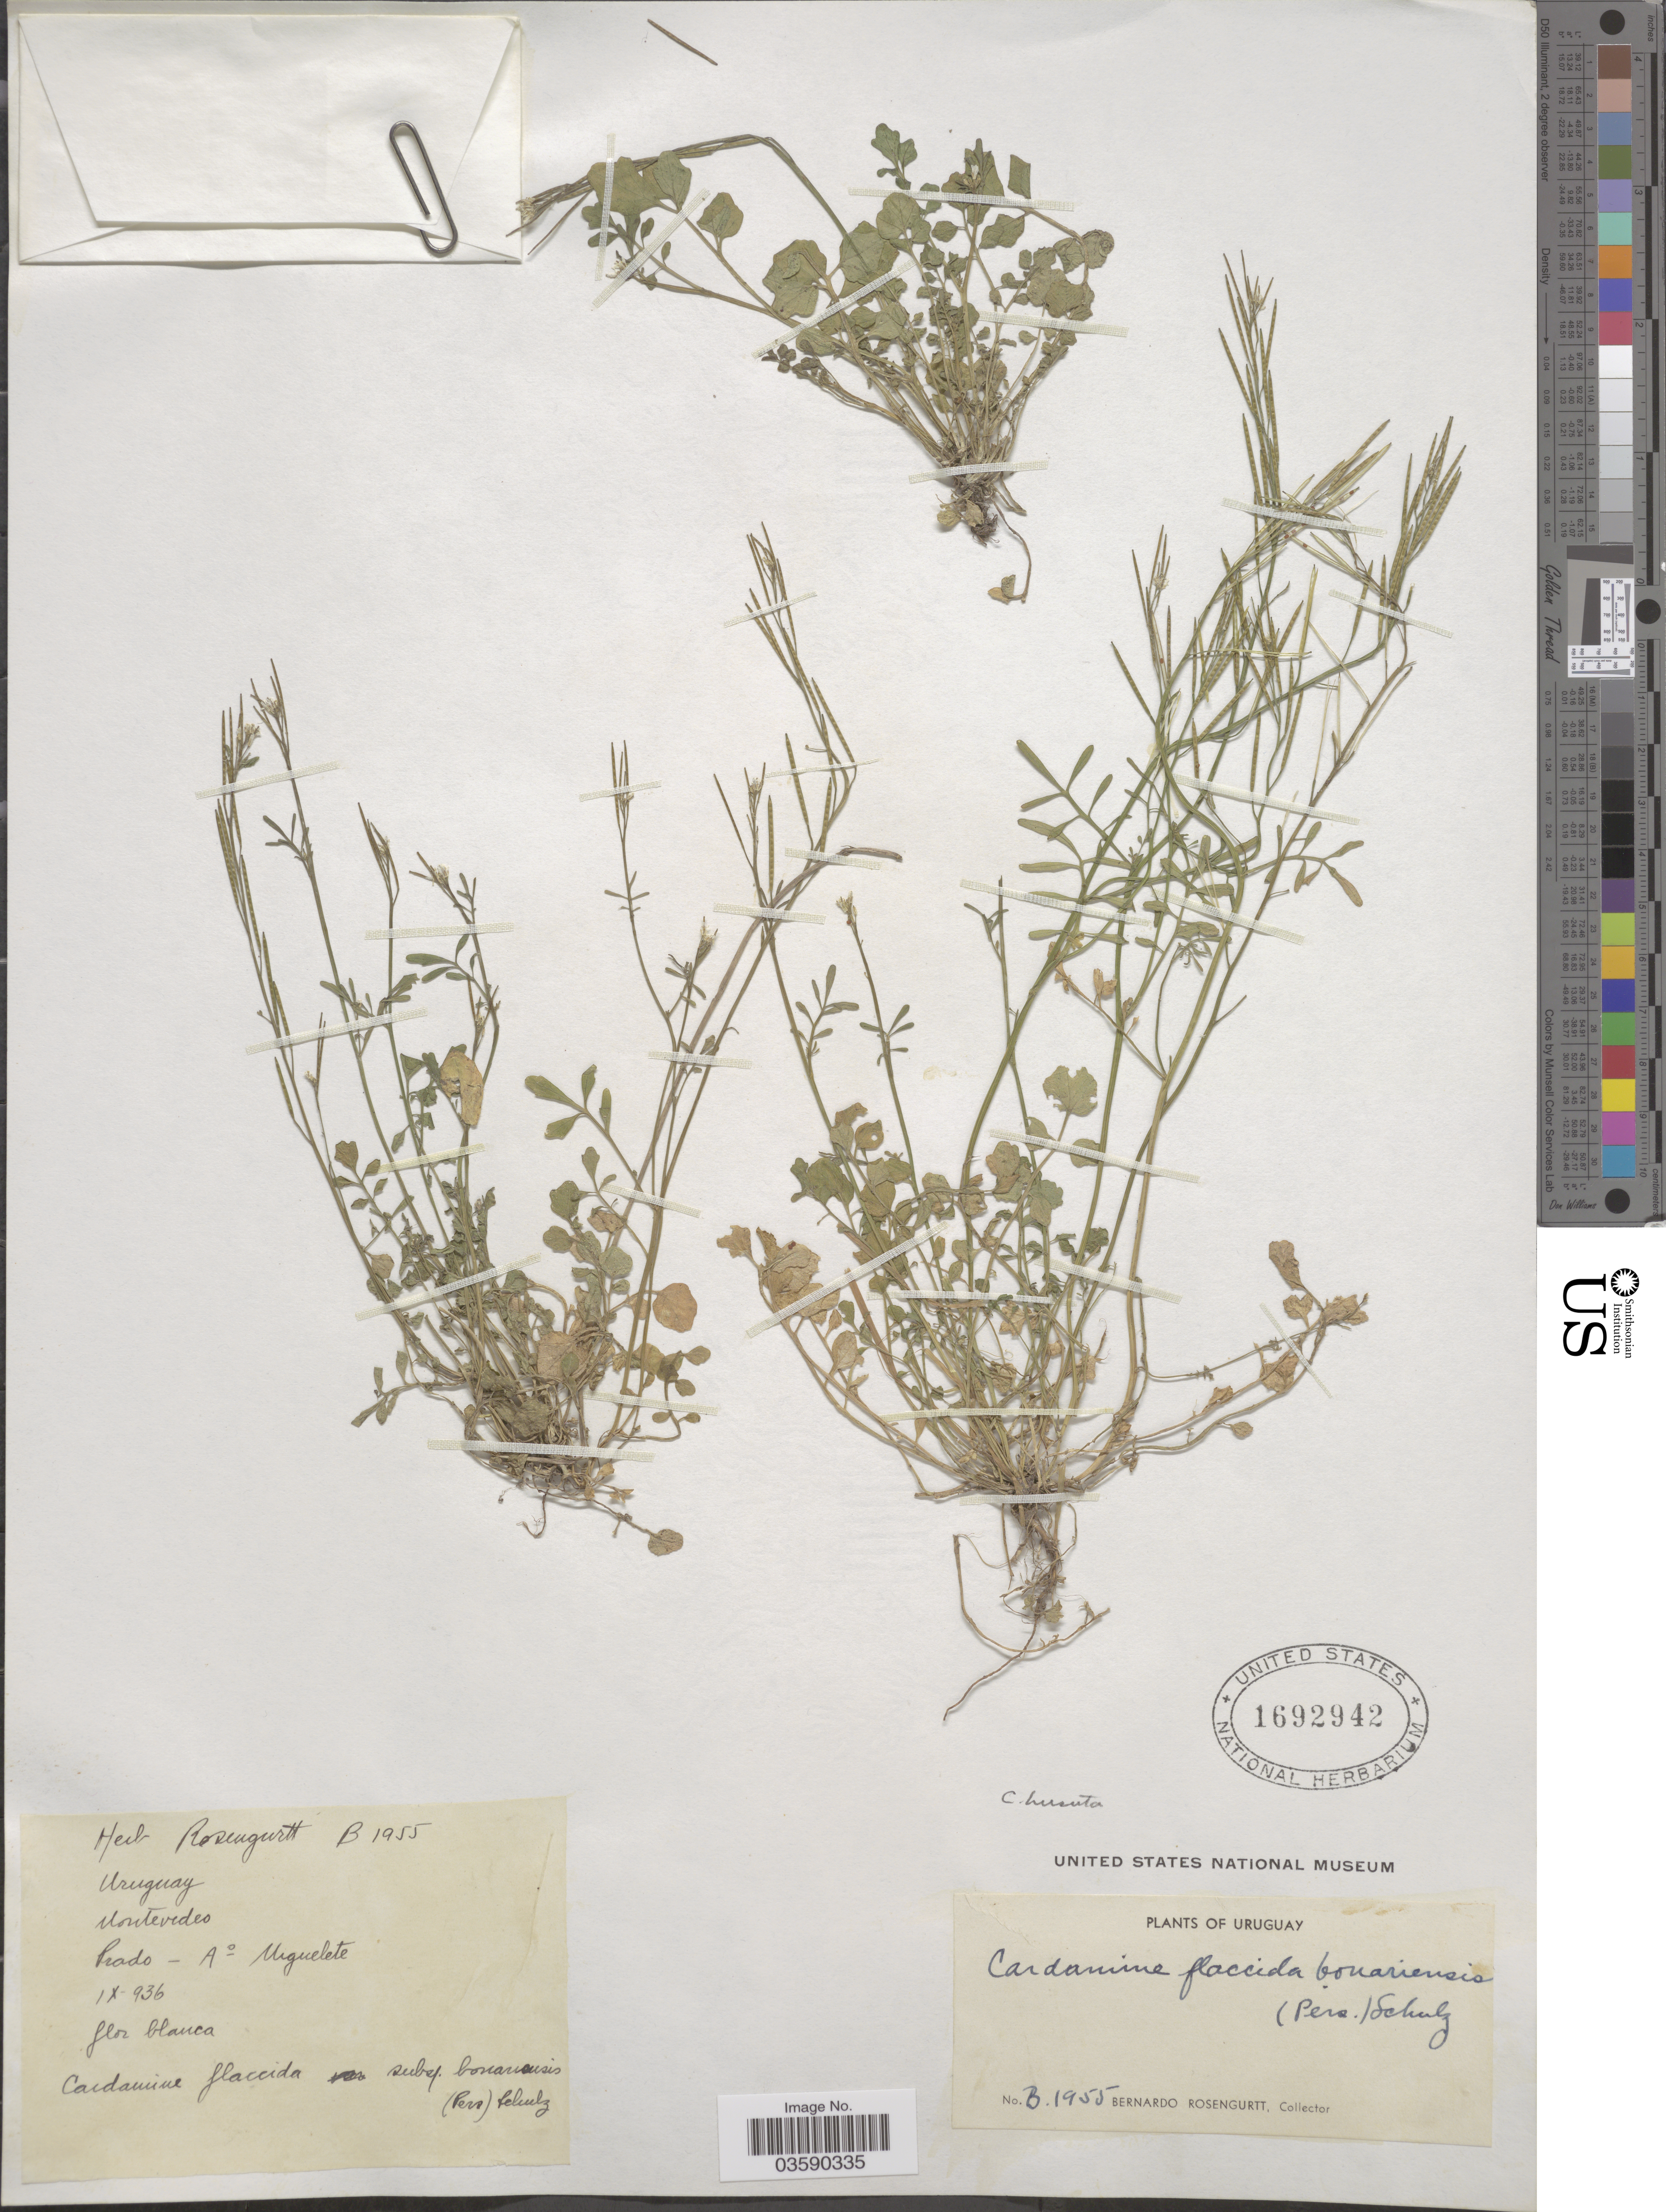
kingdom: Plantae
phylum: Tracheophyta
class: Magnoliopsida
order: Brassicales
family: Brassicaceae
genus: Cardamine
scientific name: Cardamine hirsuta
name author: L.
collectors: B. Rosengurtt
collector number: B.1955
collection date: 1936-09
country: Uruguay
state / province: Montevideo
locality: Prado- A° Urguelete.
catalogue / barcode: US 1692942